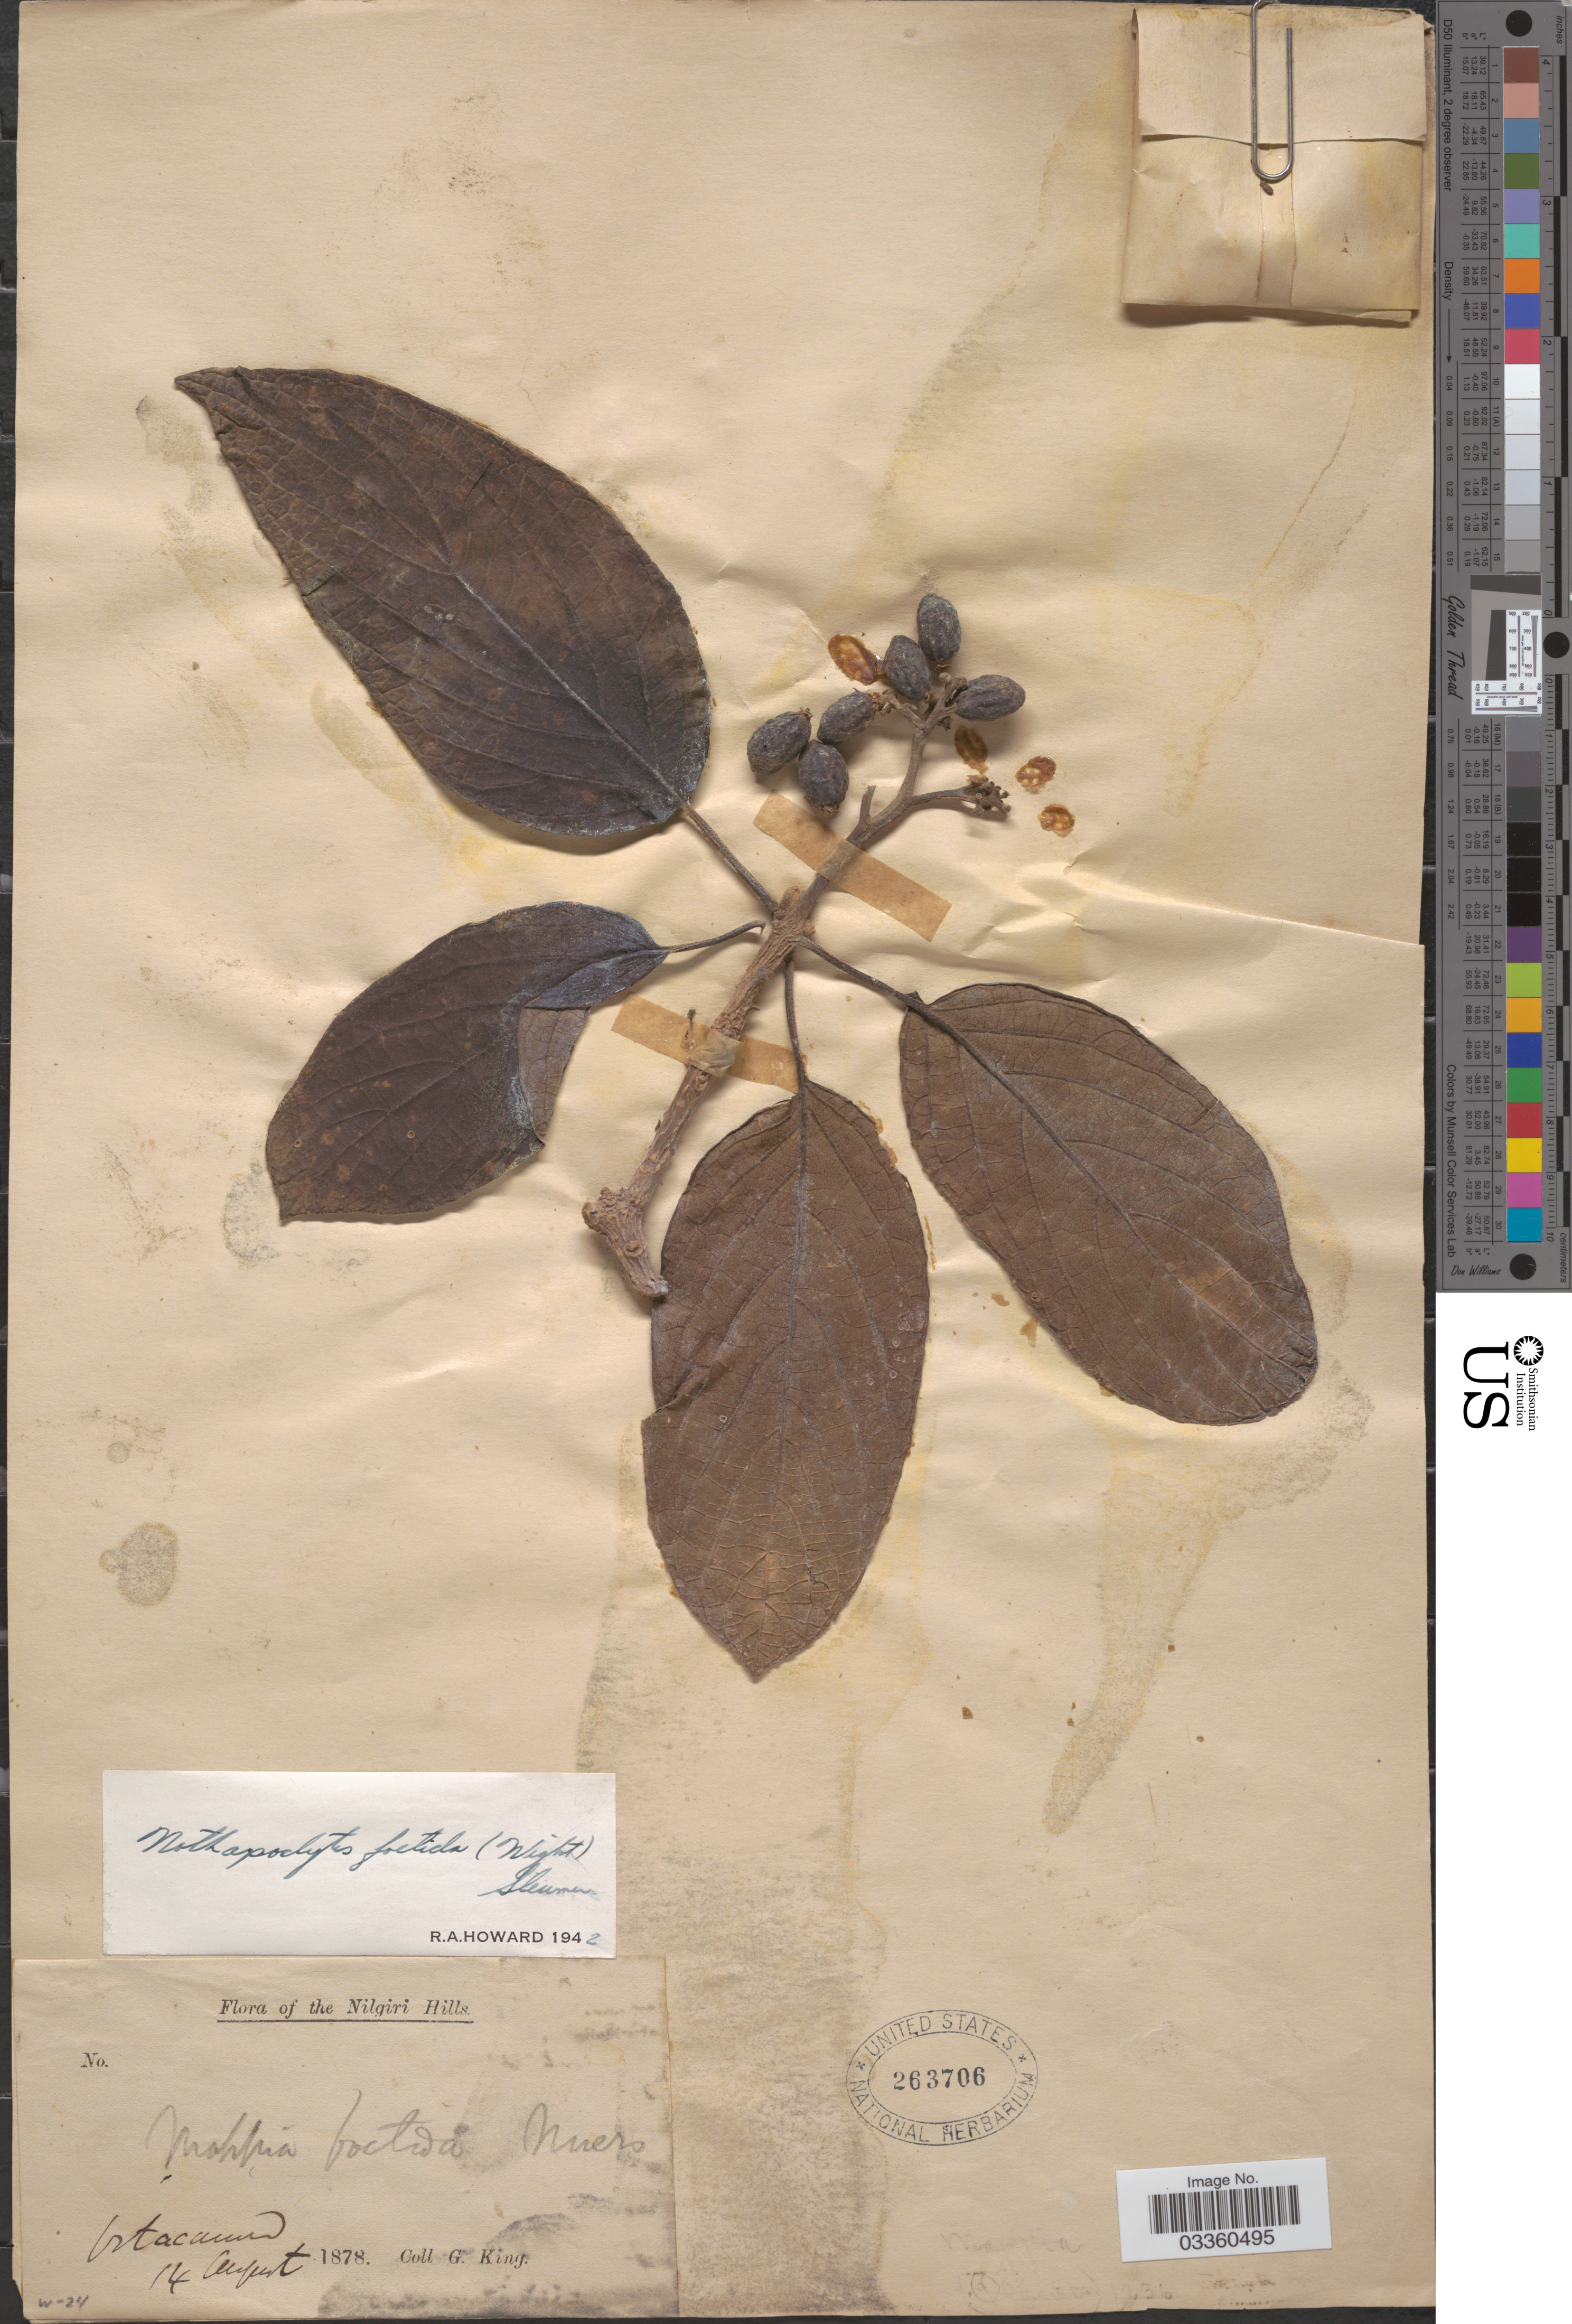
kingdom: Plantae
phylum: Tracheophyta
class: Magnoliopsida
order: Icacinales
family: Icacinaceae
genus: Nothapodytes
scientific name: Nothapodytes foetida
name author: (Wight) Sleumer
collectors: G. King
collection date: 1878-08-14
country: India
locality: Utaracand [interpreted]. Nilgiri Hills.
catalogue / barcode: US 263706